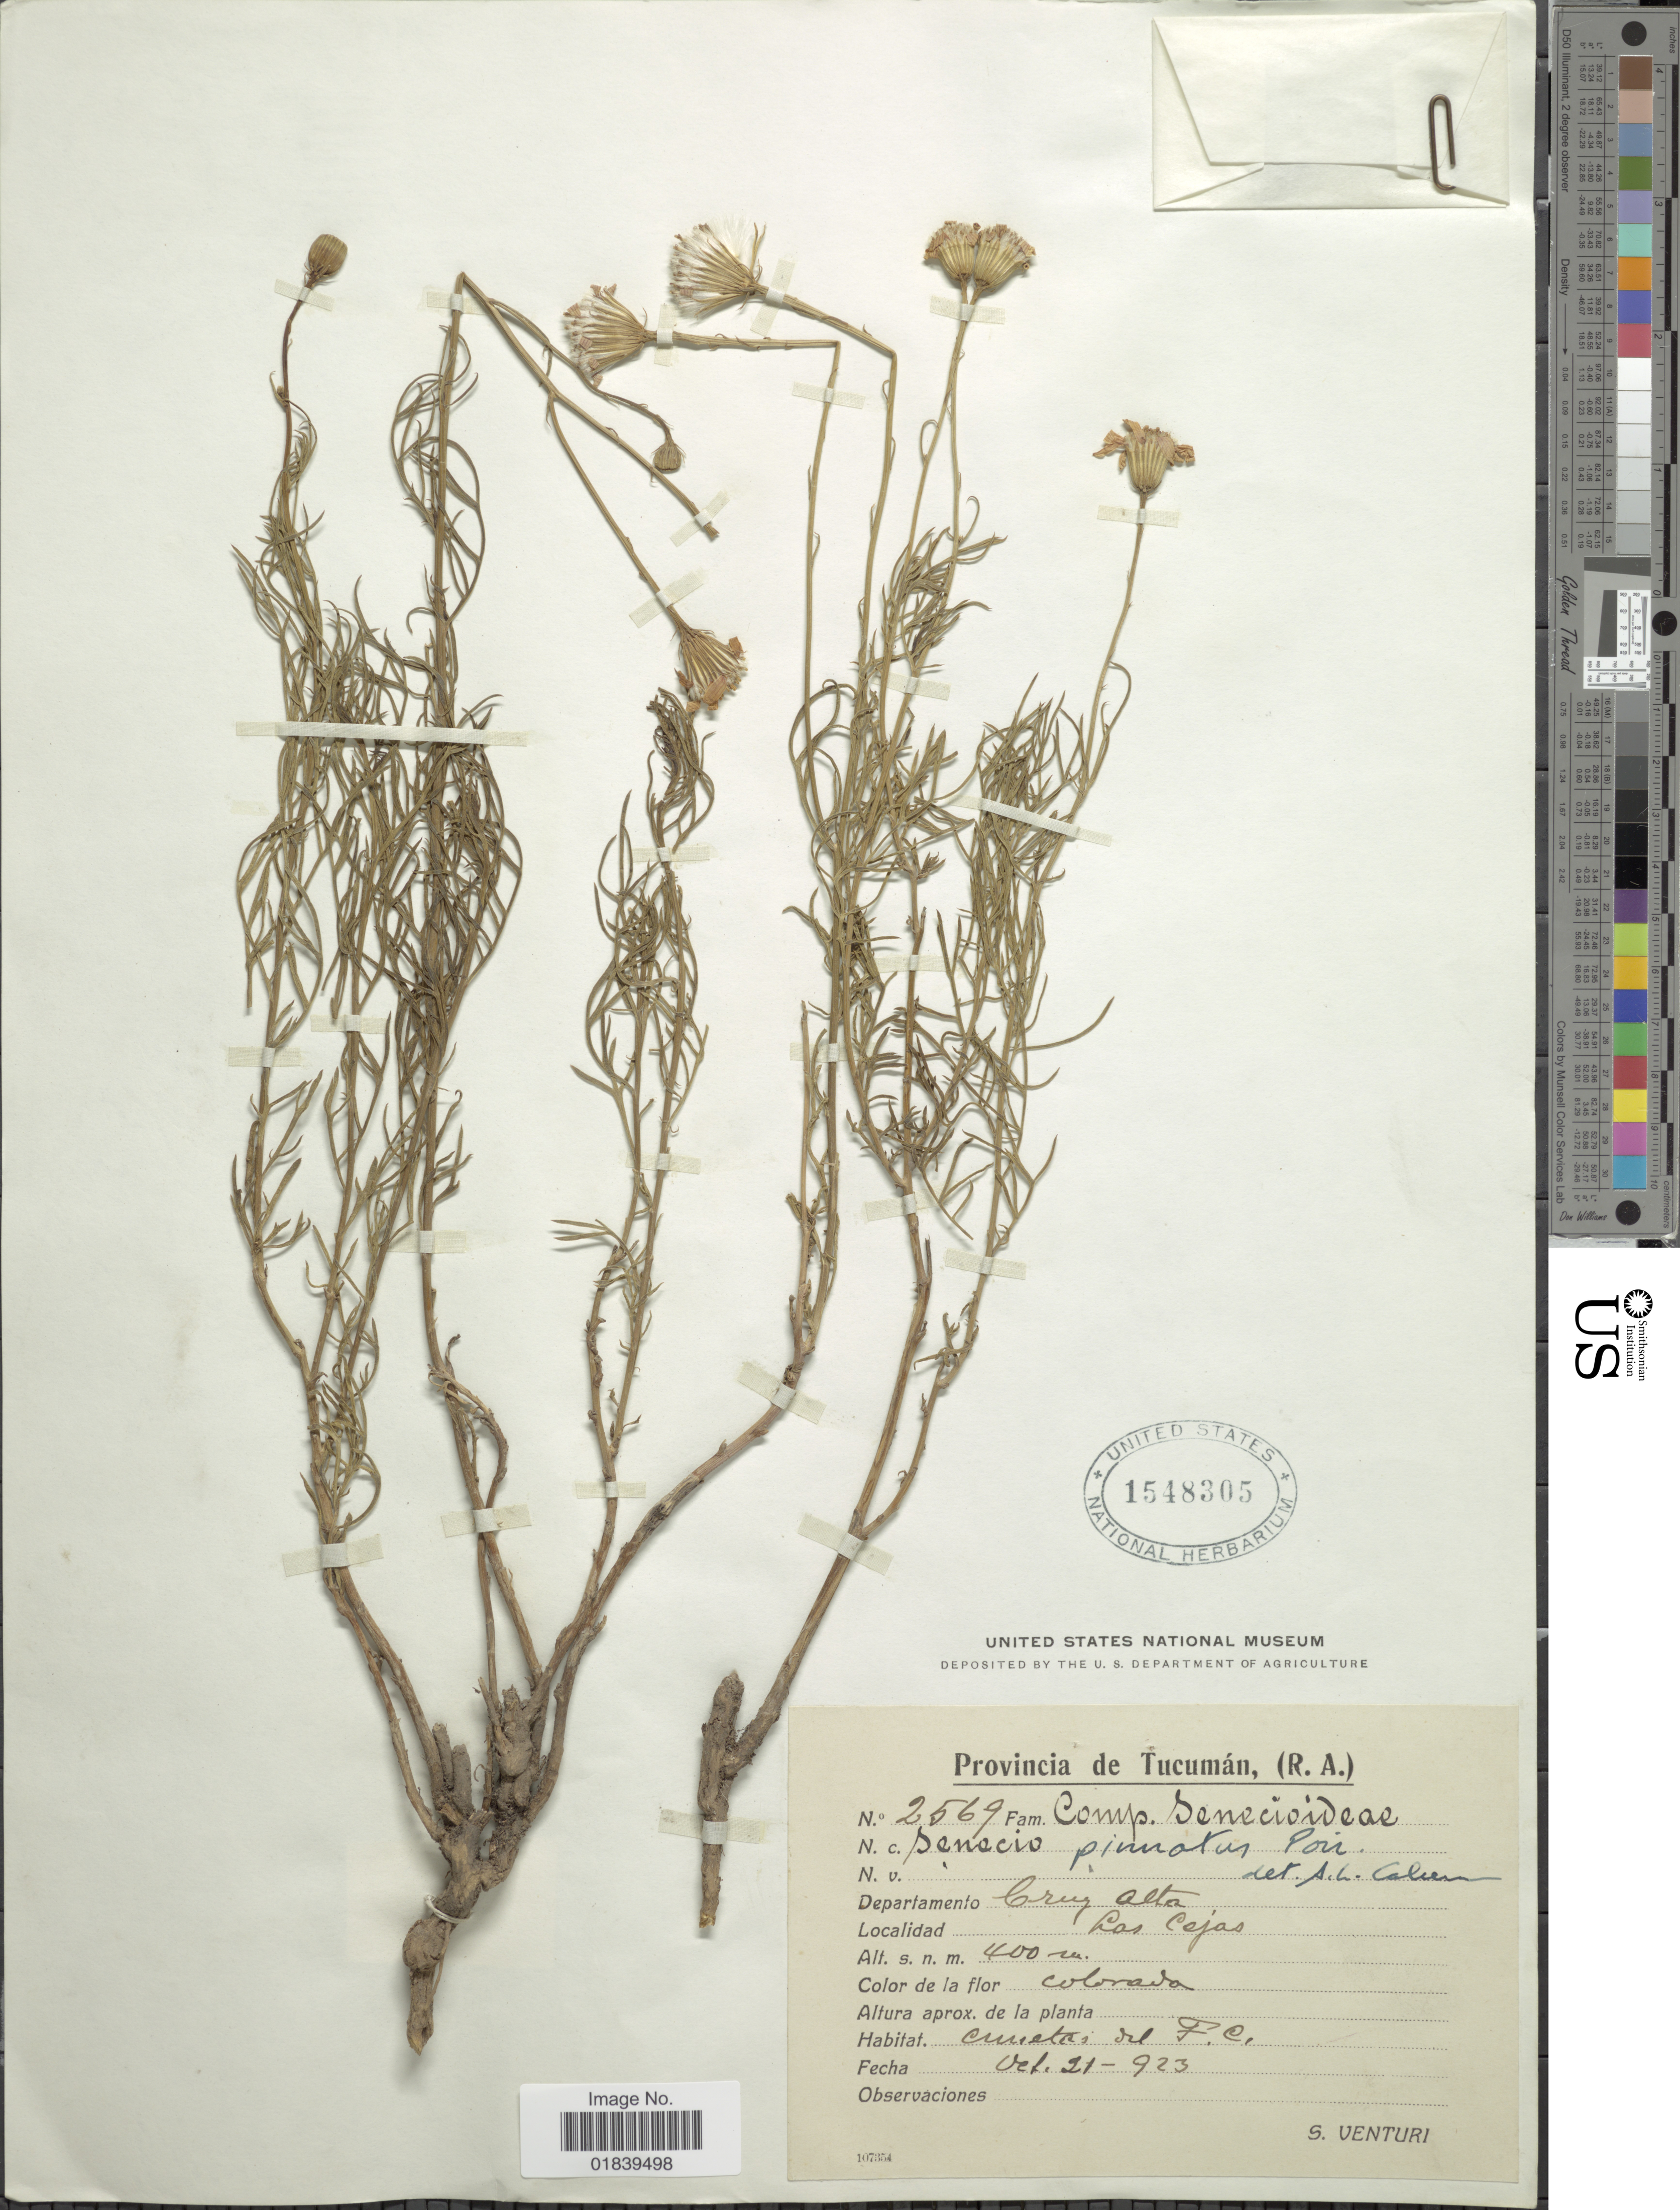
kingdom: Plantae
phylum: Tracheophyta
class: Magnoliopsida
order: Asterales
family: Asteraceae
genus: Senecio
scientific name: Senecio pinnatus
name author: Poir.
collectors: S. Venturi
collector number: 2569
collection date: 1923-10-21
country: Argentina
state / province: Tucumán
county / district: Cruz Alta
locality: Las Cejas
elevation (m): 400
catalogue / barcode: US 1548305